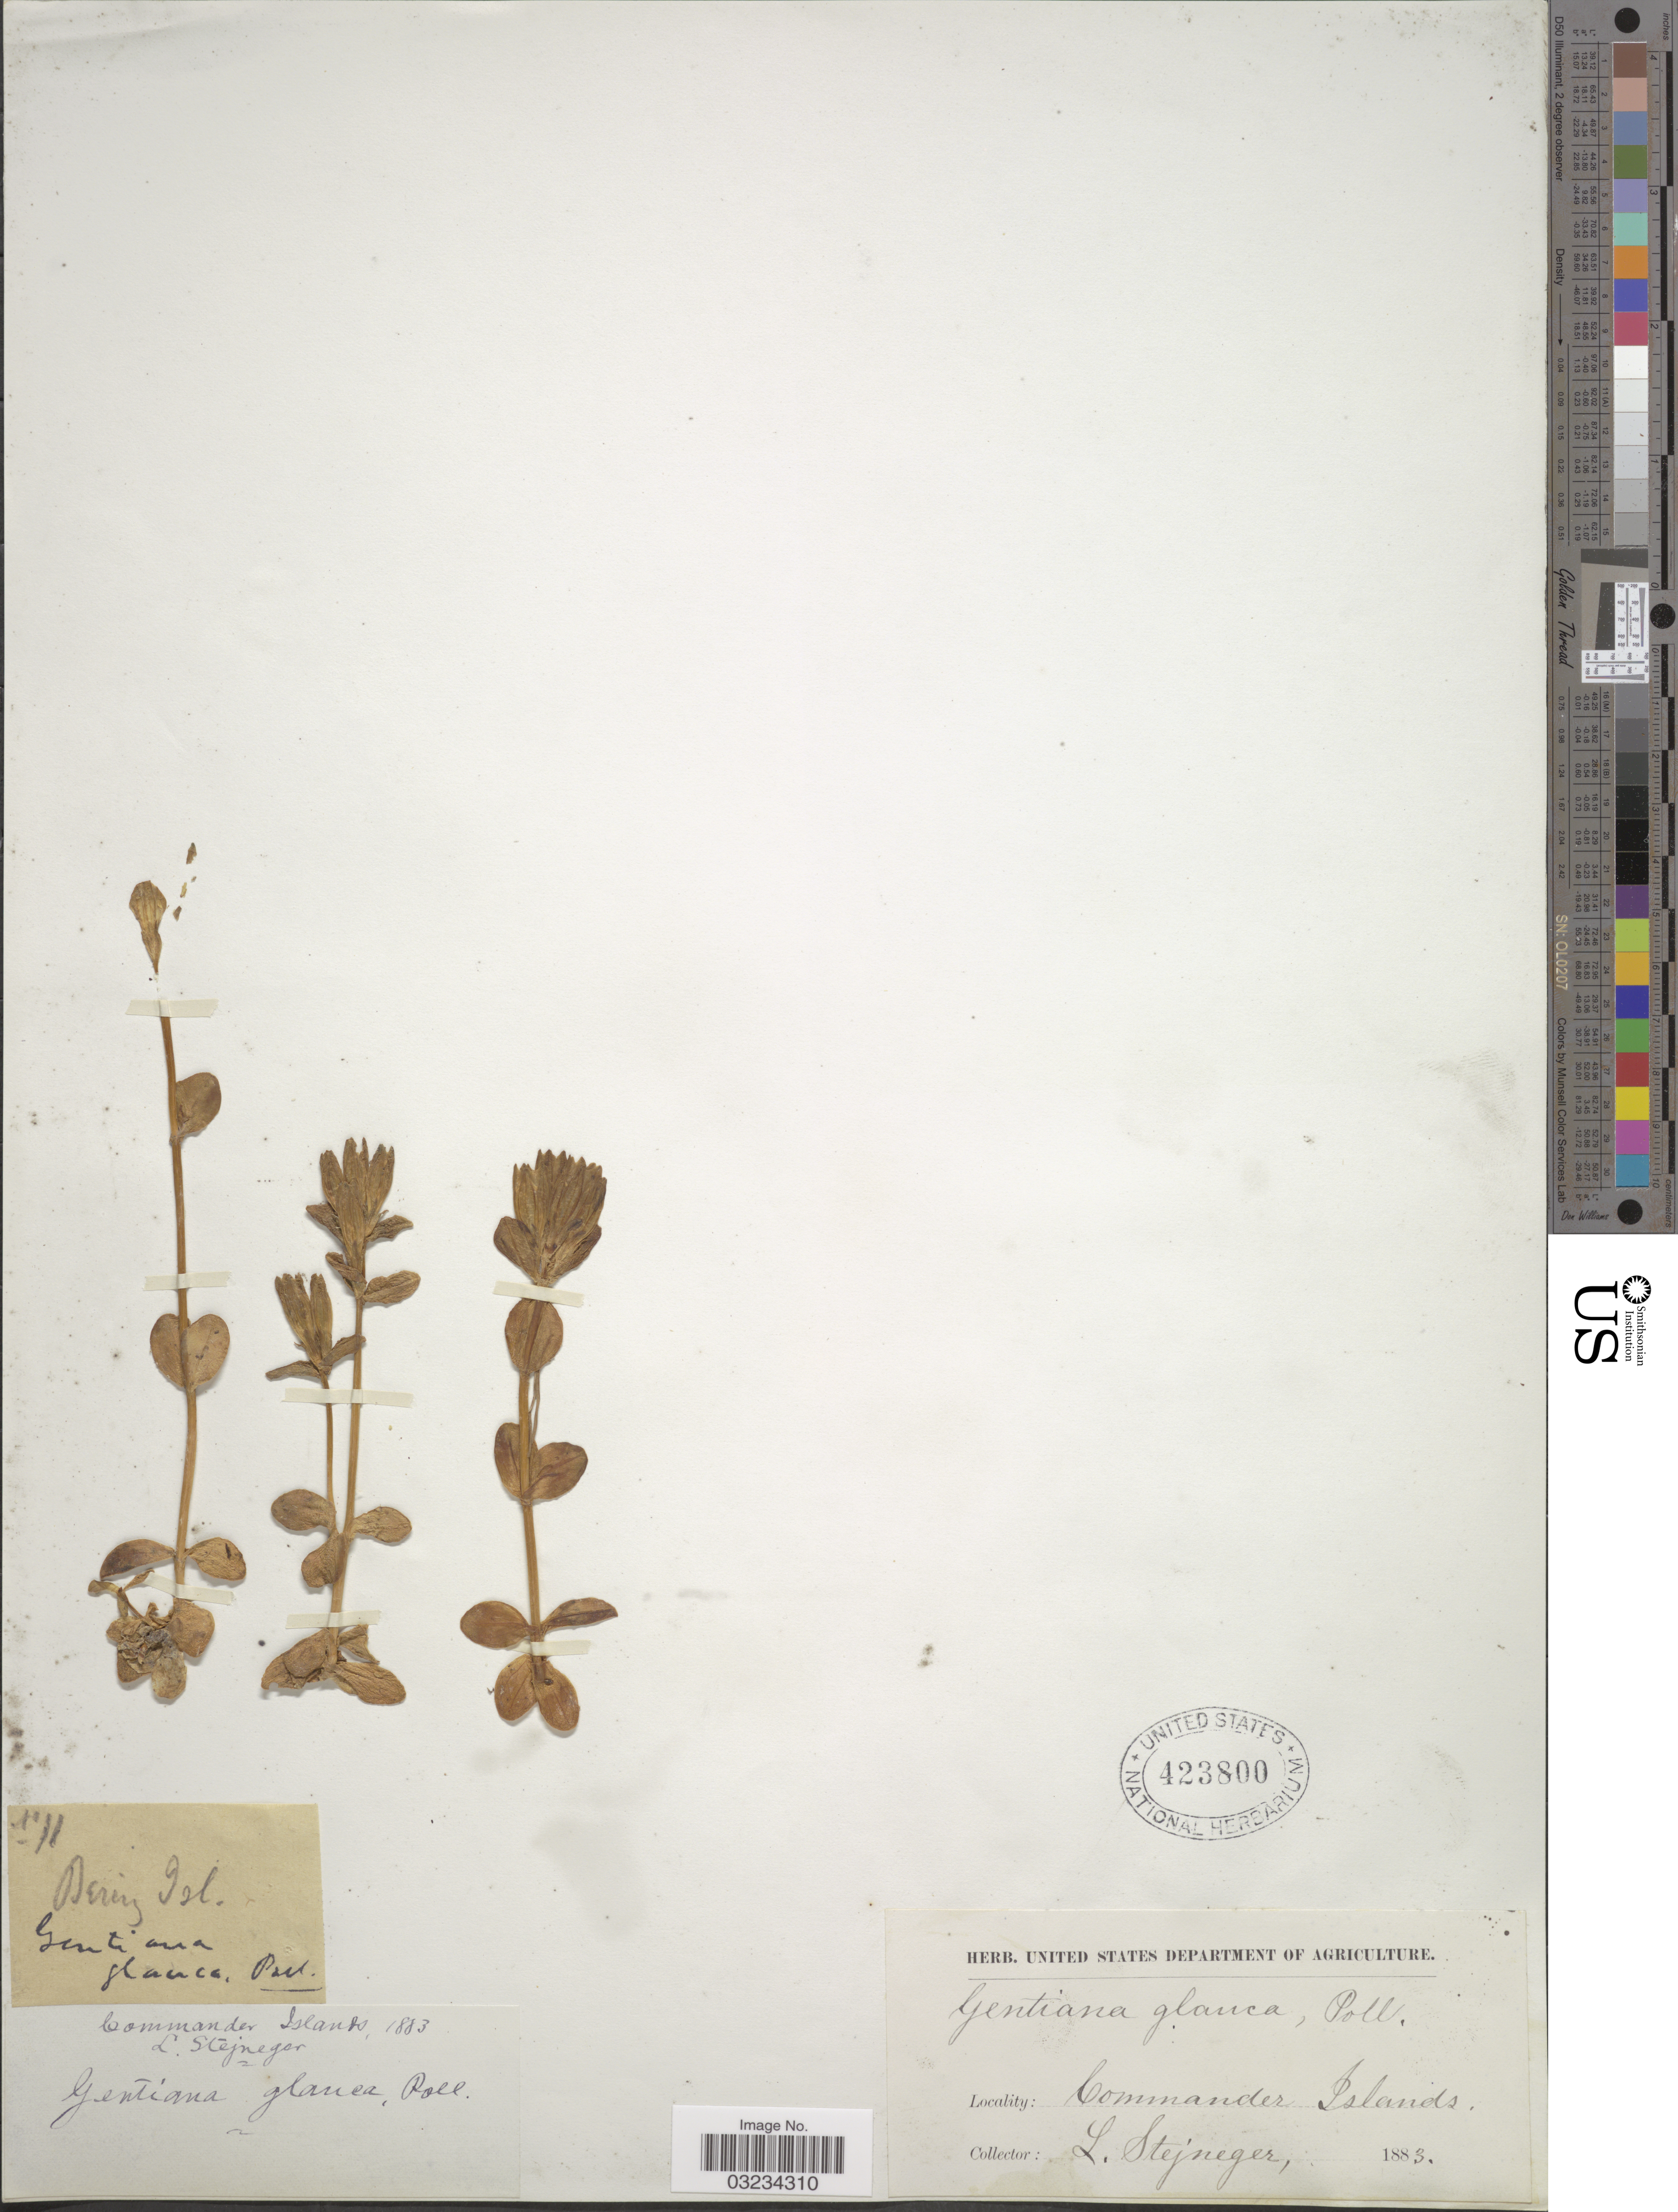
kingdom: Plantae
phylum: Tracheophyta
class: Magnoliopsida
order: Gentianales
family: Gentianaceae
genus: Gentiana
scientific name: Gentiana glauca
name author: Pall.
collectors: L. Stejneger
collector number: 11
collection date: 1883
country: Russian Federation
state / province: Kamchatka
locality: Bering Isl. Commander Islands.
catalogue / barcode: US 423800